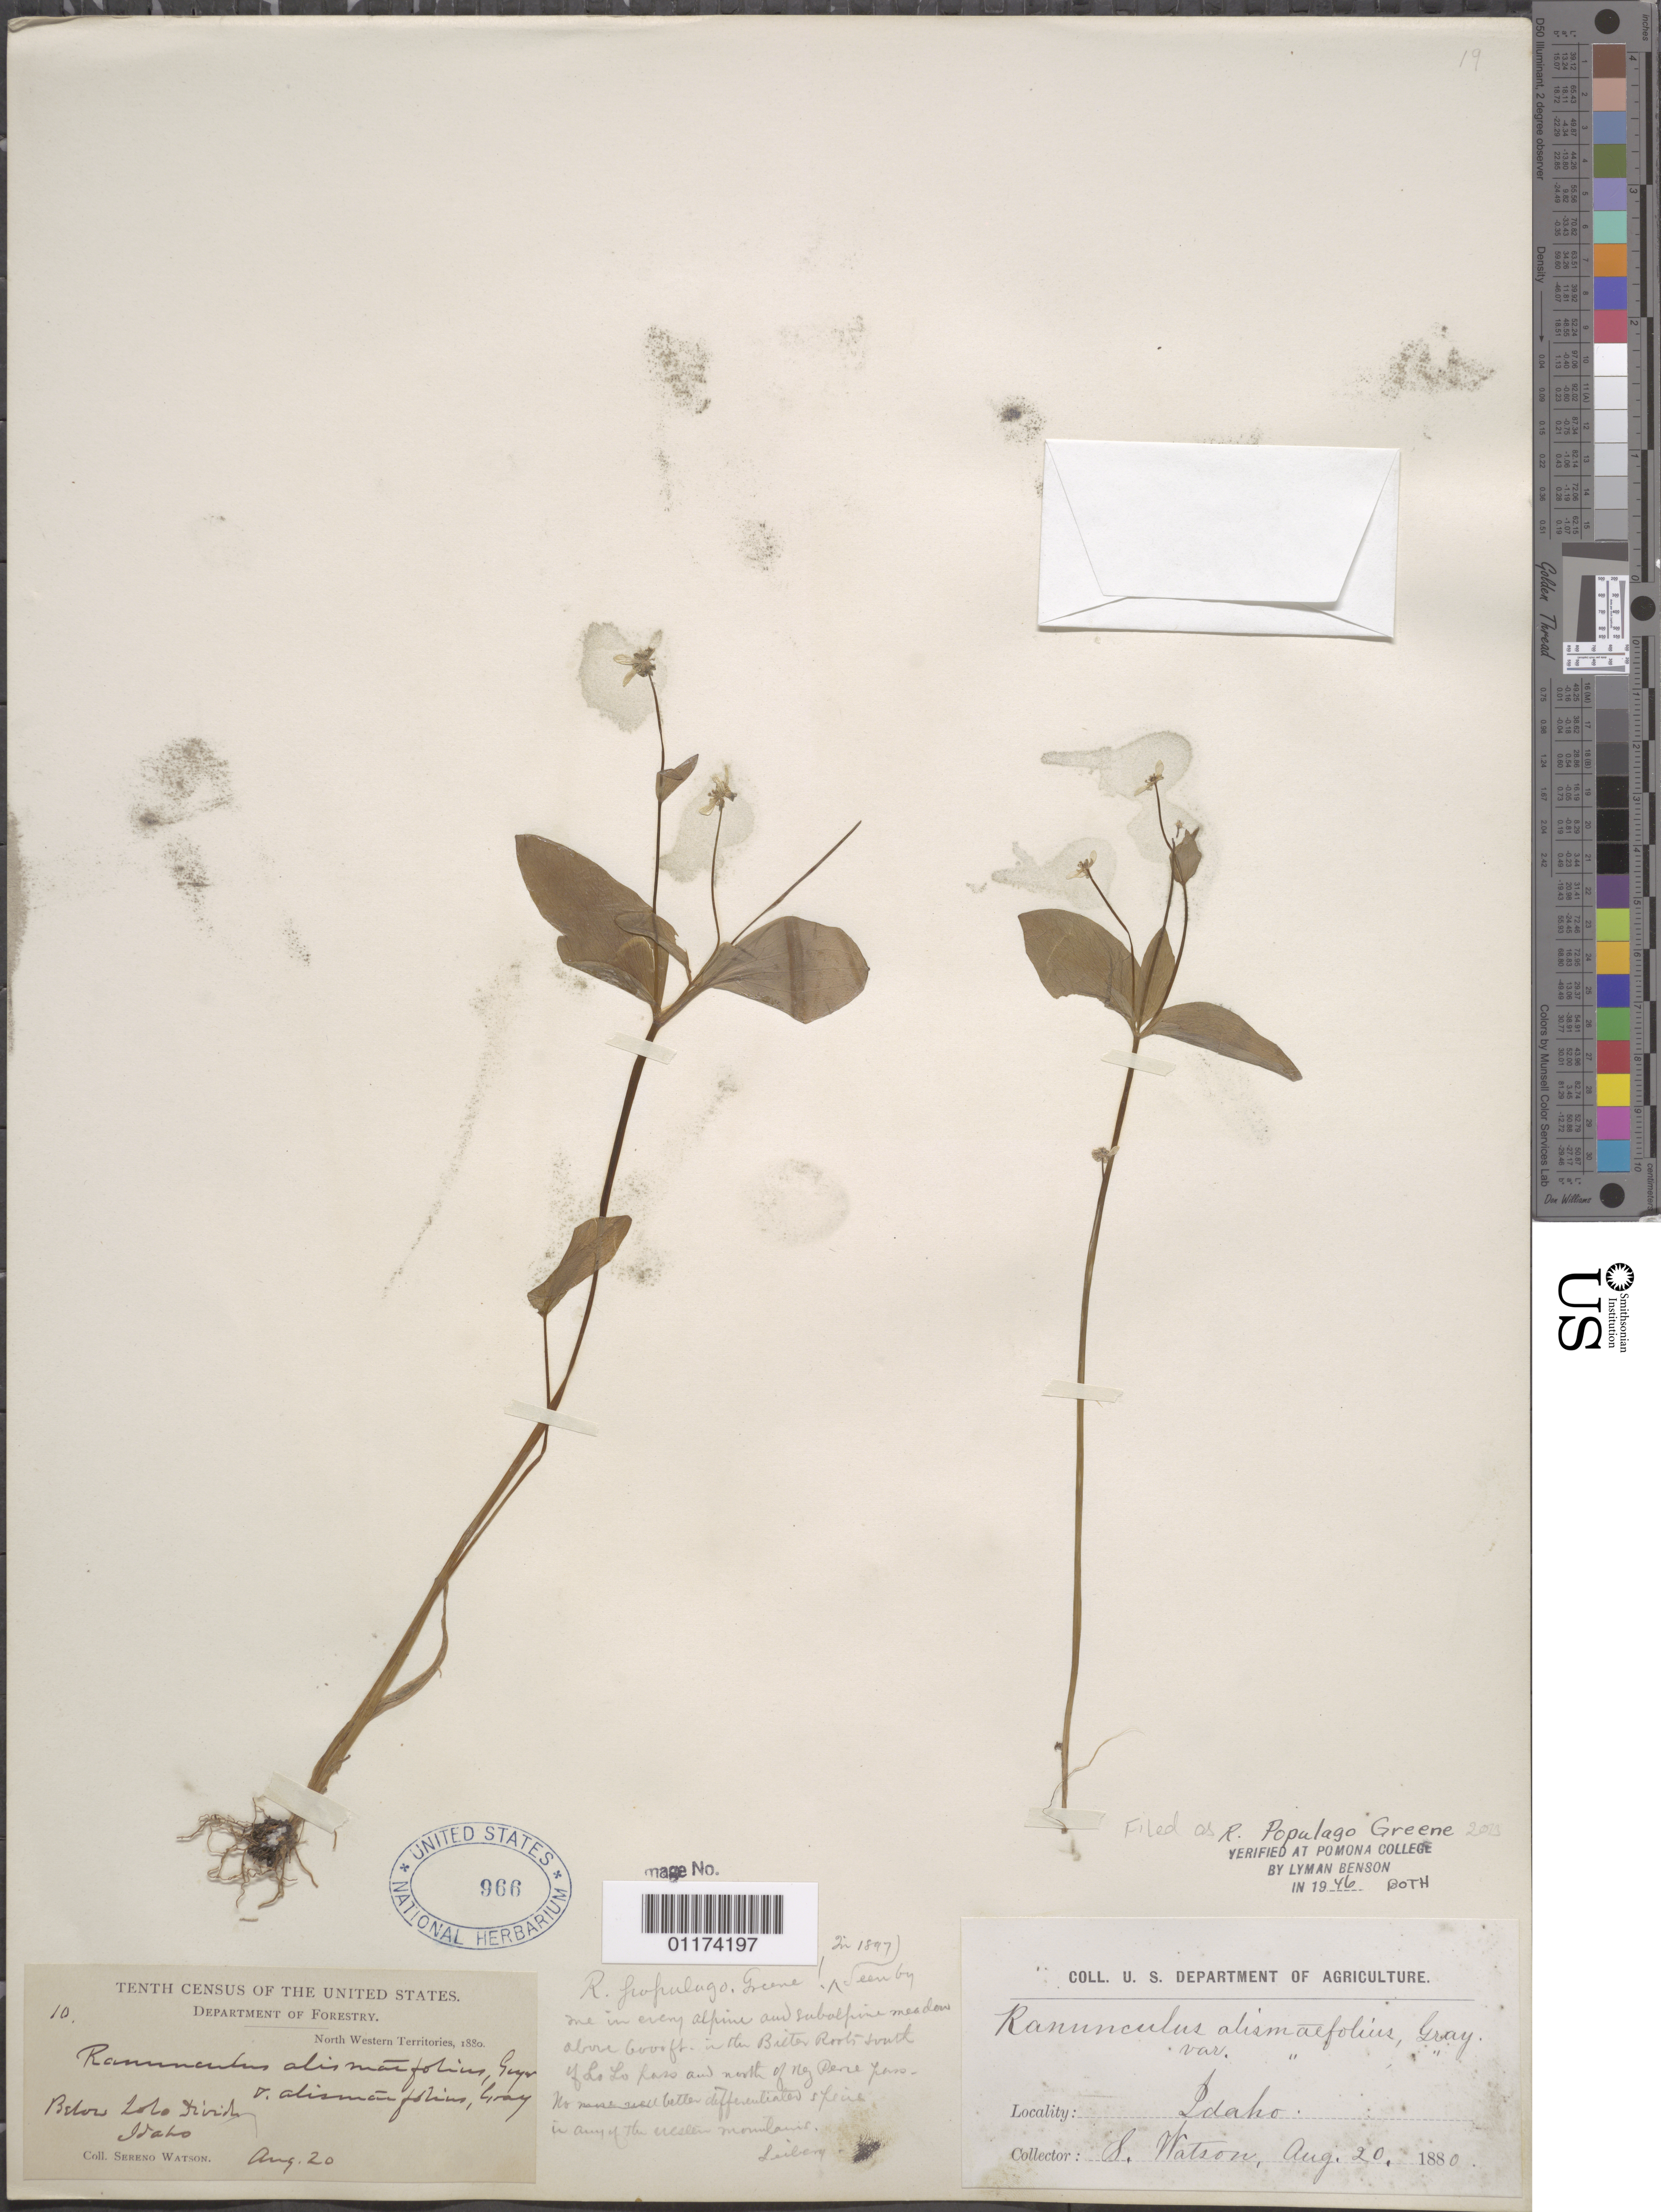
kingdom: Plantae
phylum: Tracheophyta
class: Magnoliopsida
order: Ranunculales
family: Ranunculaceae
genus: Ranunculus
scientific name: Ranunculus populago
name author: Greene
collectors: S. Watson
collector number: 10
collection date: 1880-08-20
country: United States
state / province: Idaho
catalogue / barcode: US 966